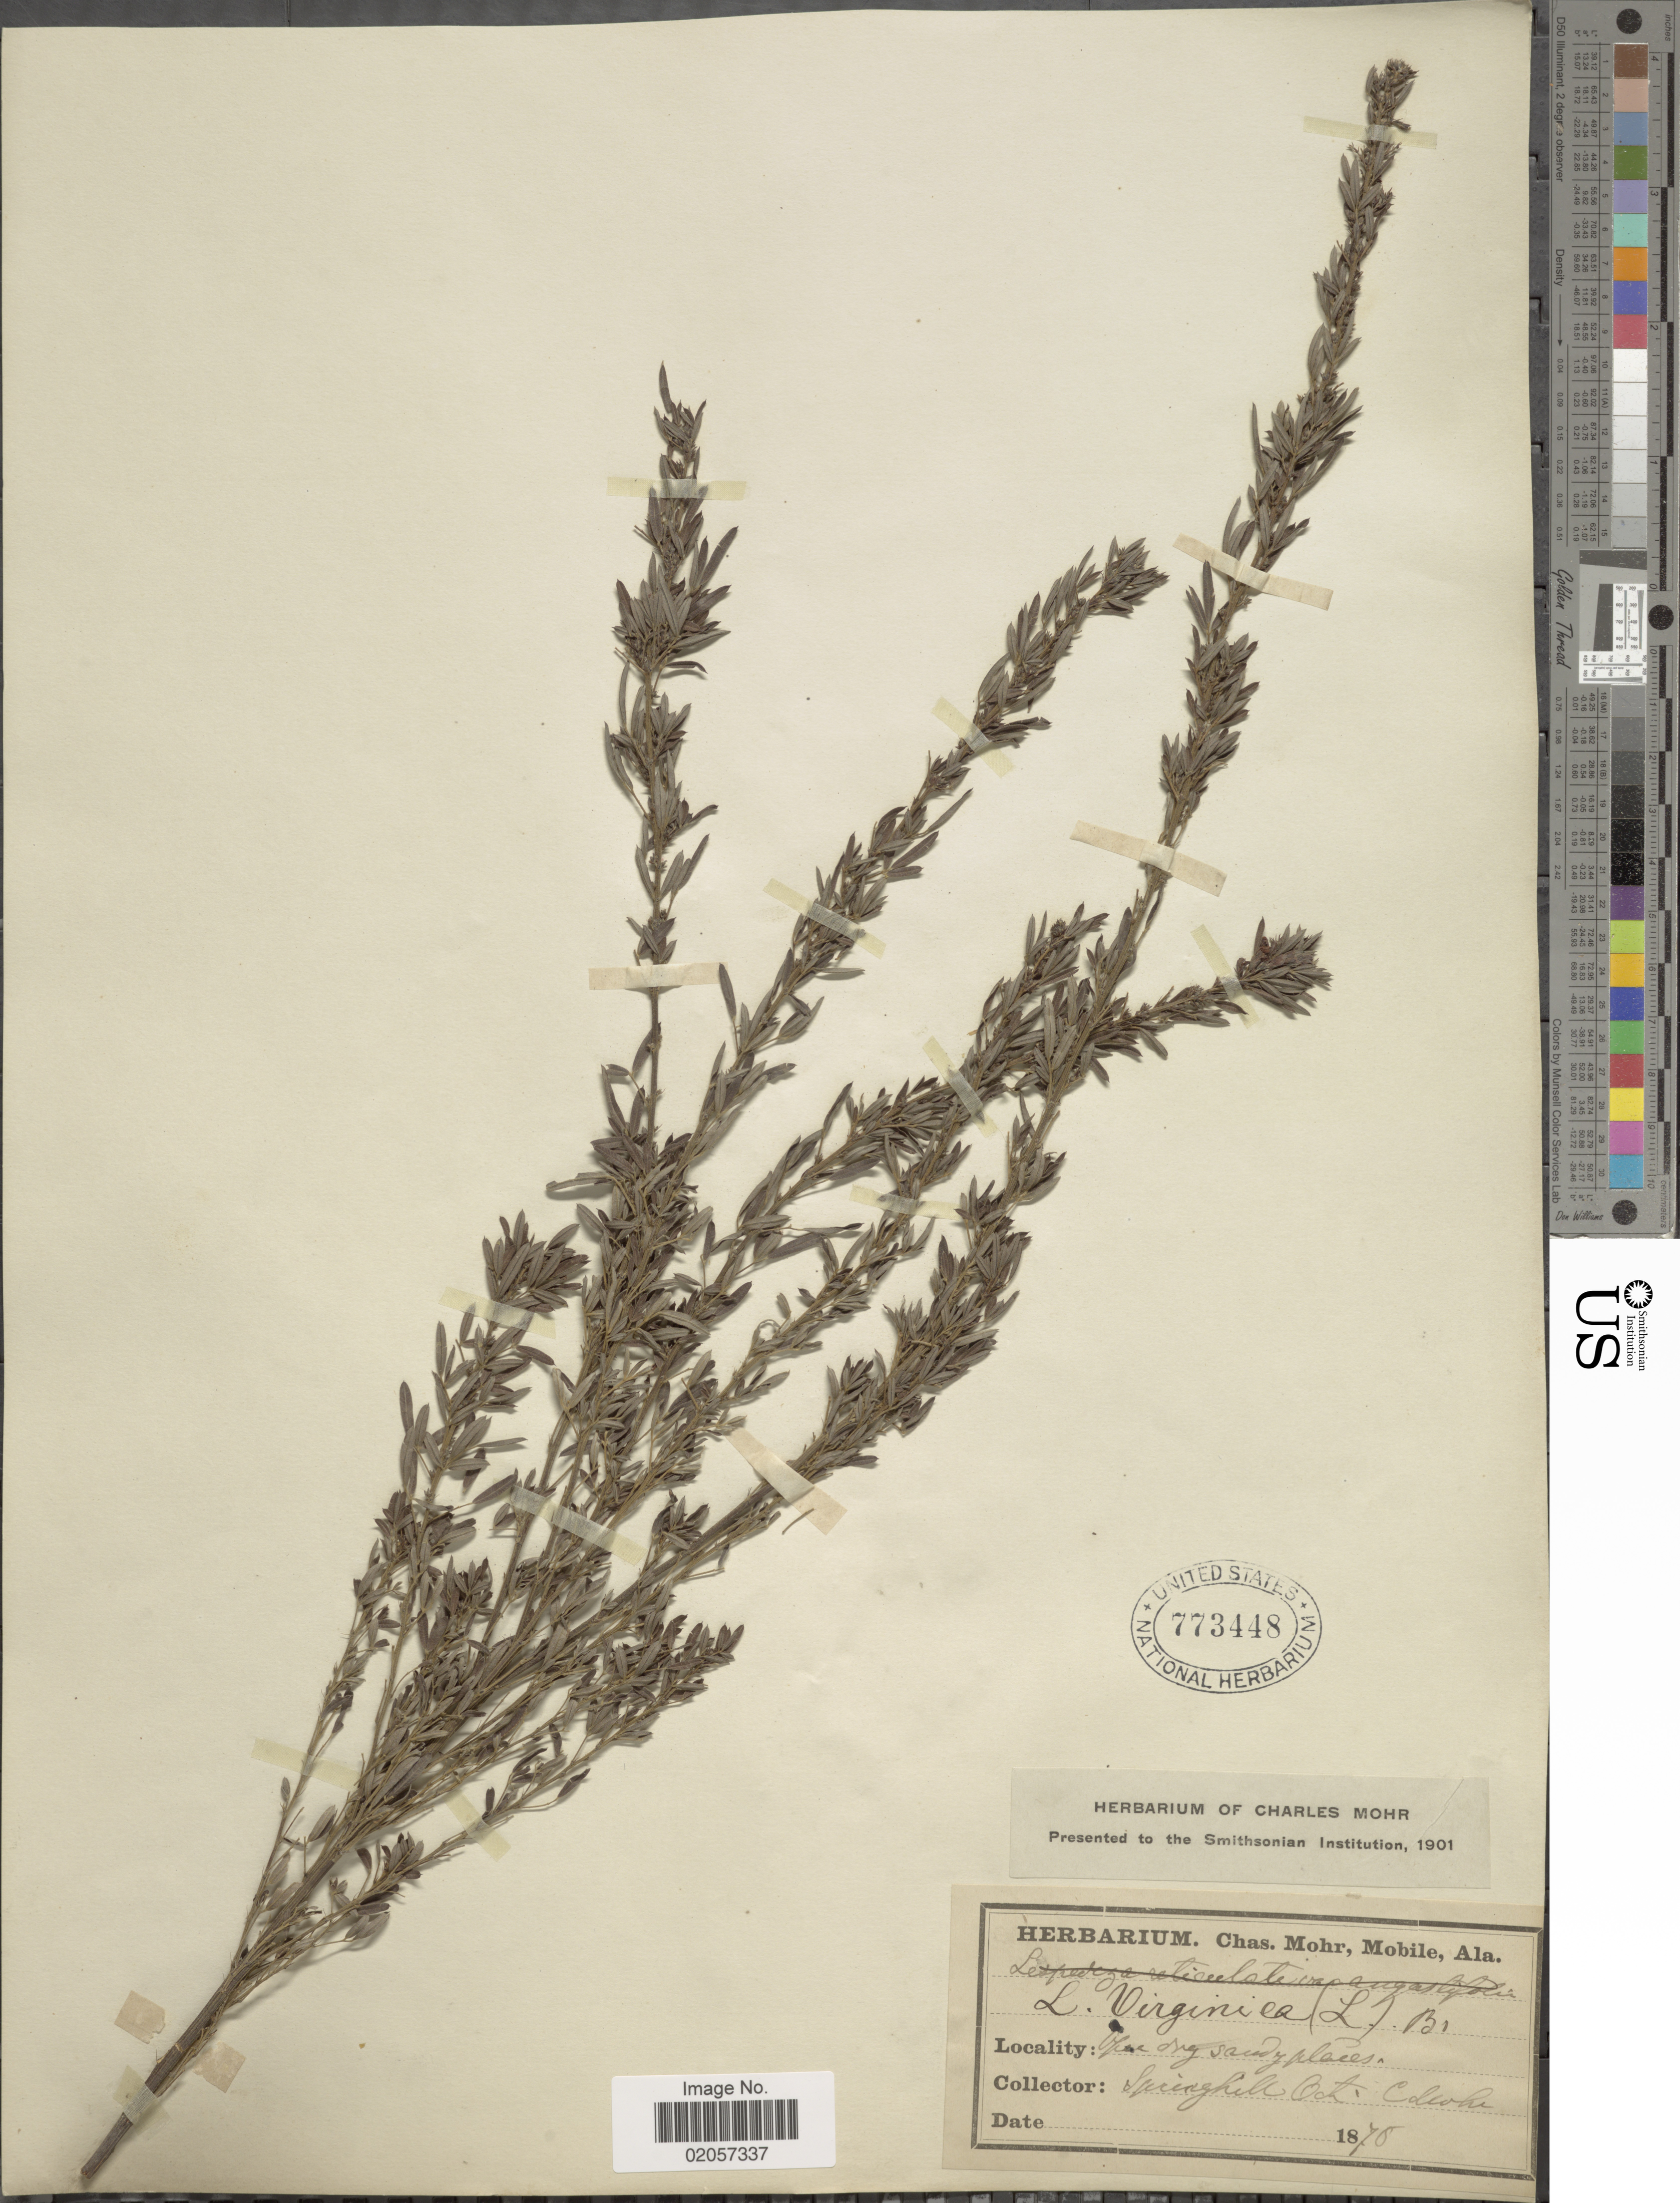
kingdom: Plantae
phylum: Tracheophyta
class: Magnoliopsida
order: Fabales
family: Fabaceae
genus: Lespedeza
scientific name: Lespedeza virginica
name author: (L.) Britton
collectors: C. T. Mohr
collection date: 1878-10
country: United States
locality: Spinghill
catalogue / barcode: US 773448